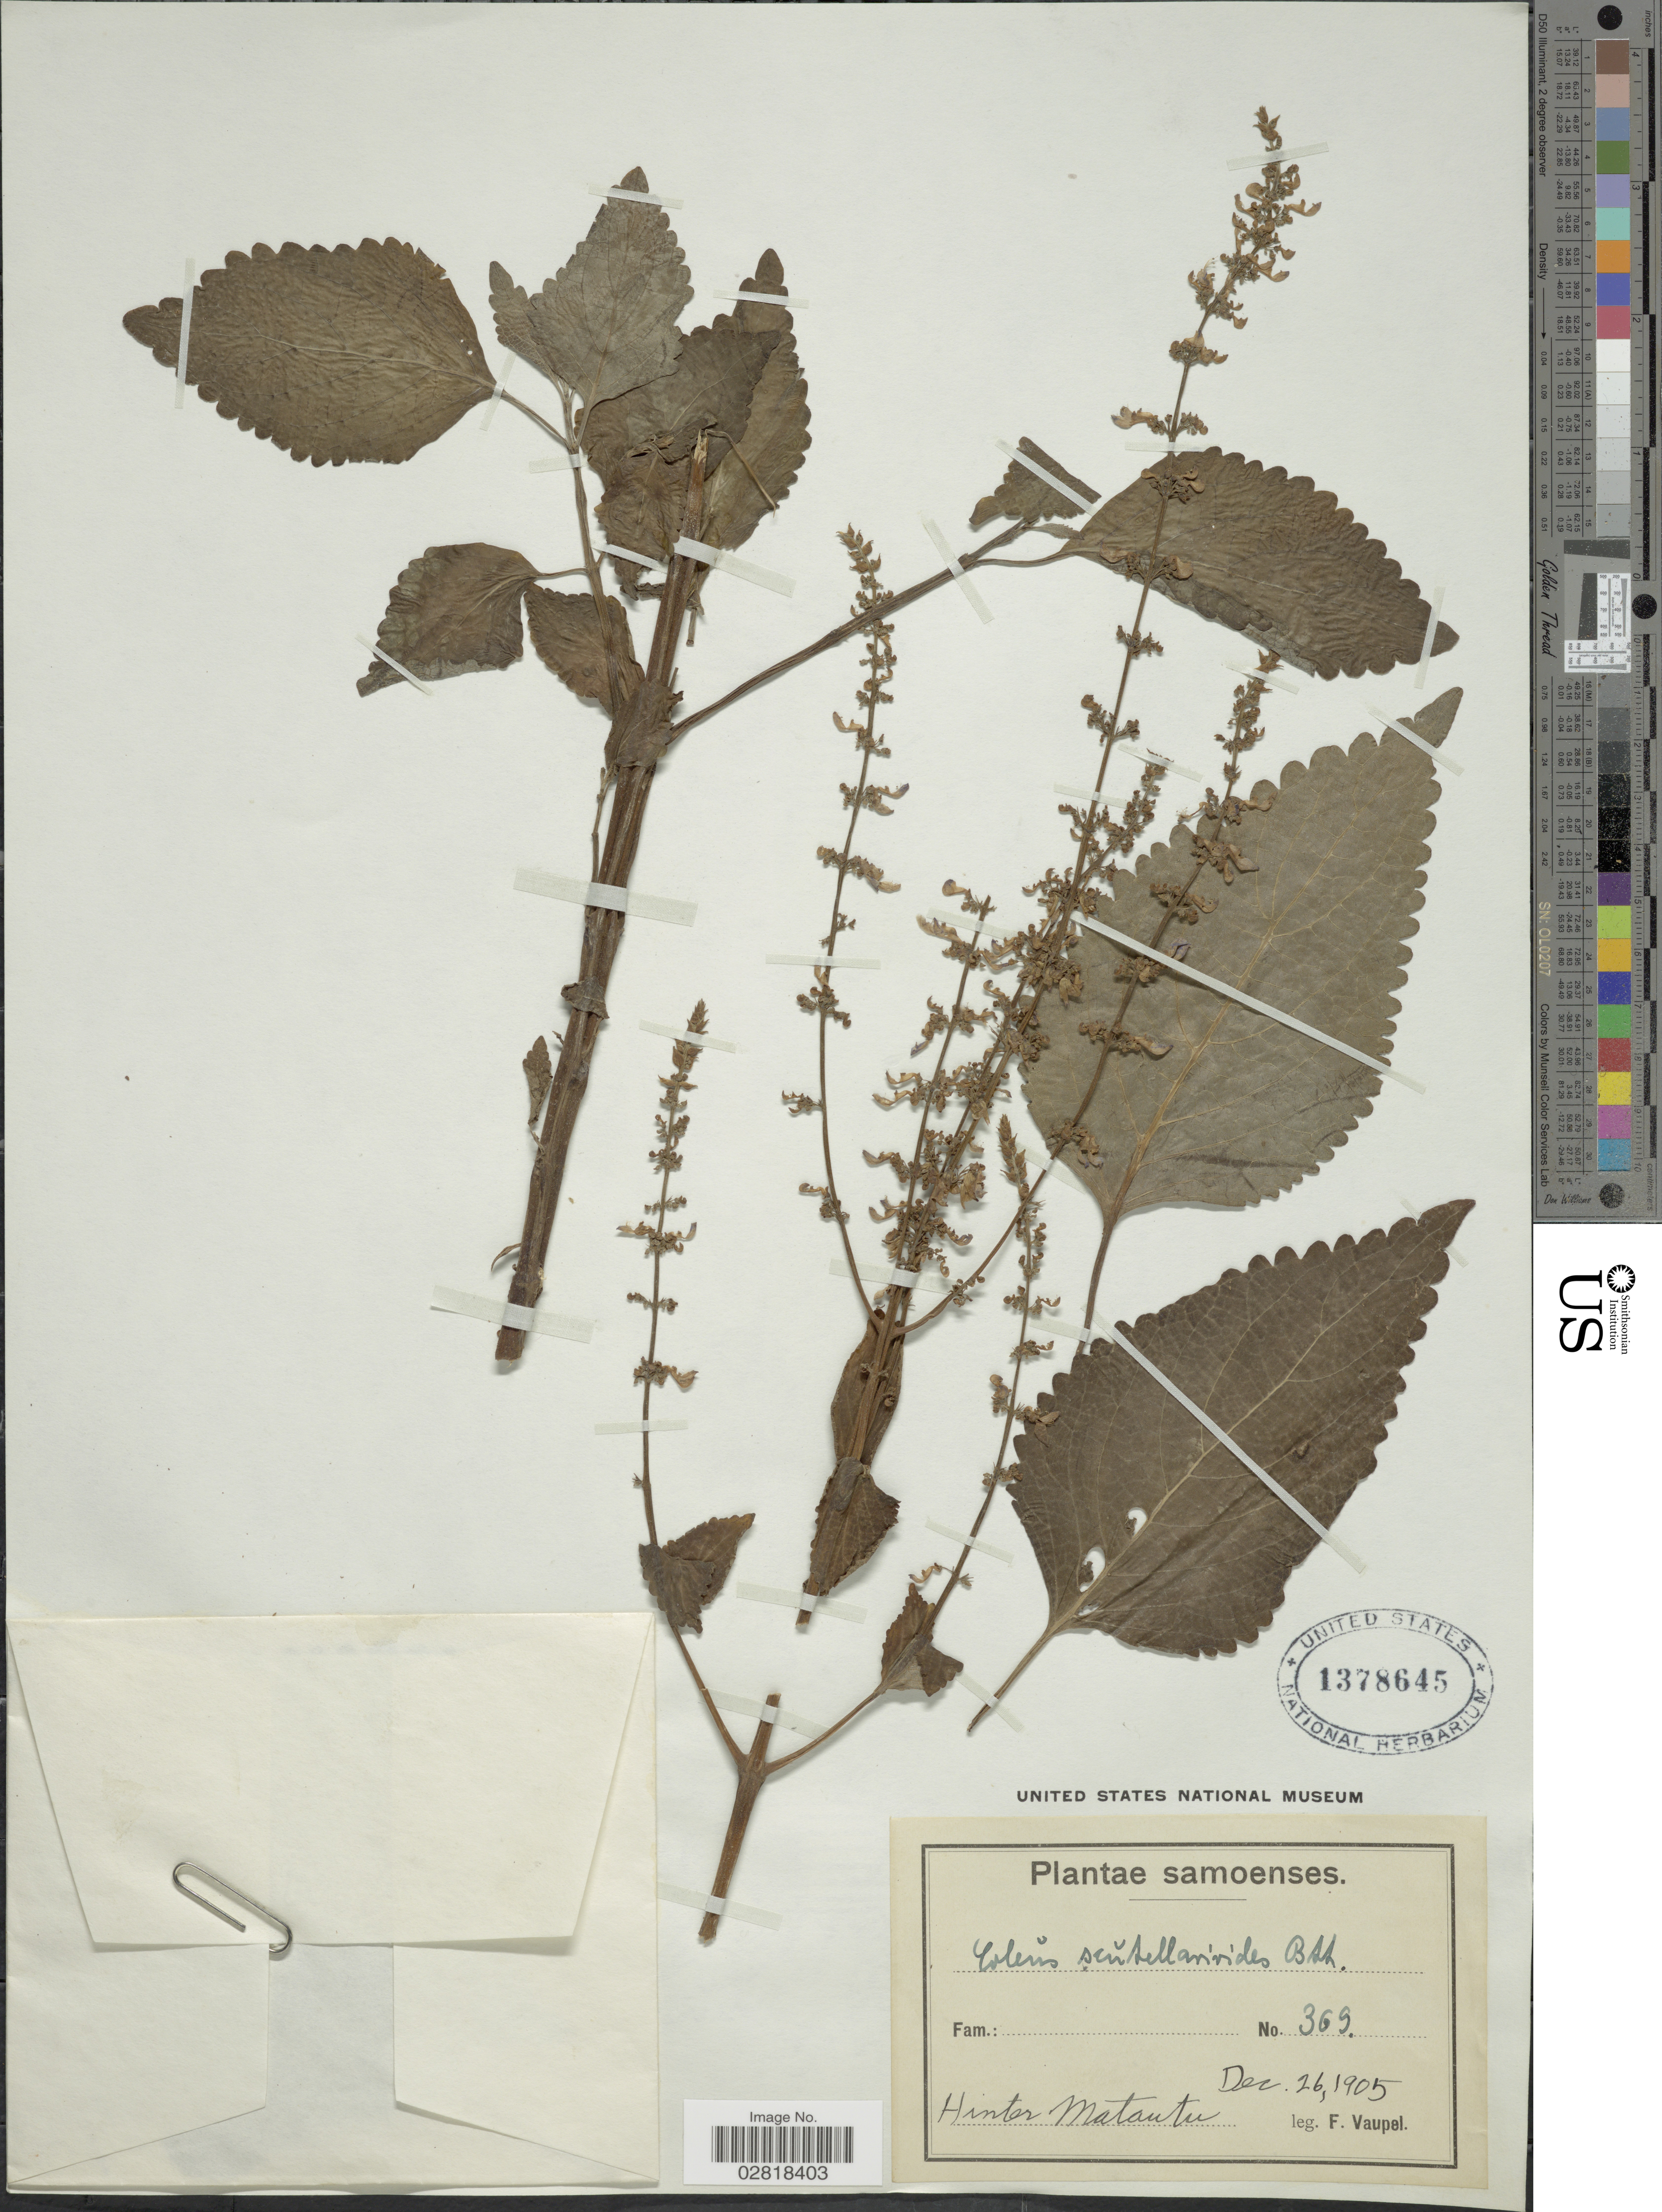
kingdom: Plantae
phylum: Tracheophyta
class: Magnoliopsida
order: Lamiales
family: Lamiaceae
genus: Coleus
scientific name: Coleus scutellarioides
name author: (L.) Benth.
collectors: F. Vaupel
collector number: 369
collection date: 1905-12-26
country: Samoa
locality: Samoenses. Hinter Matauta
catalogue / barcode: US 1378645